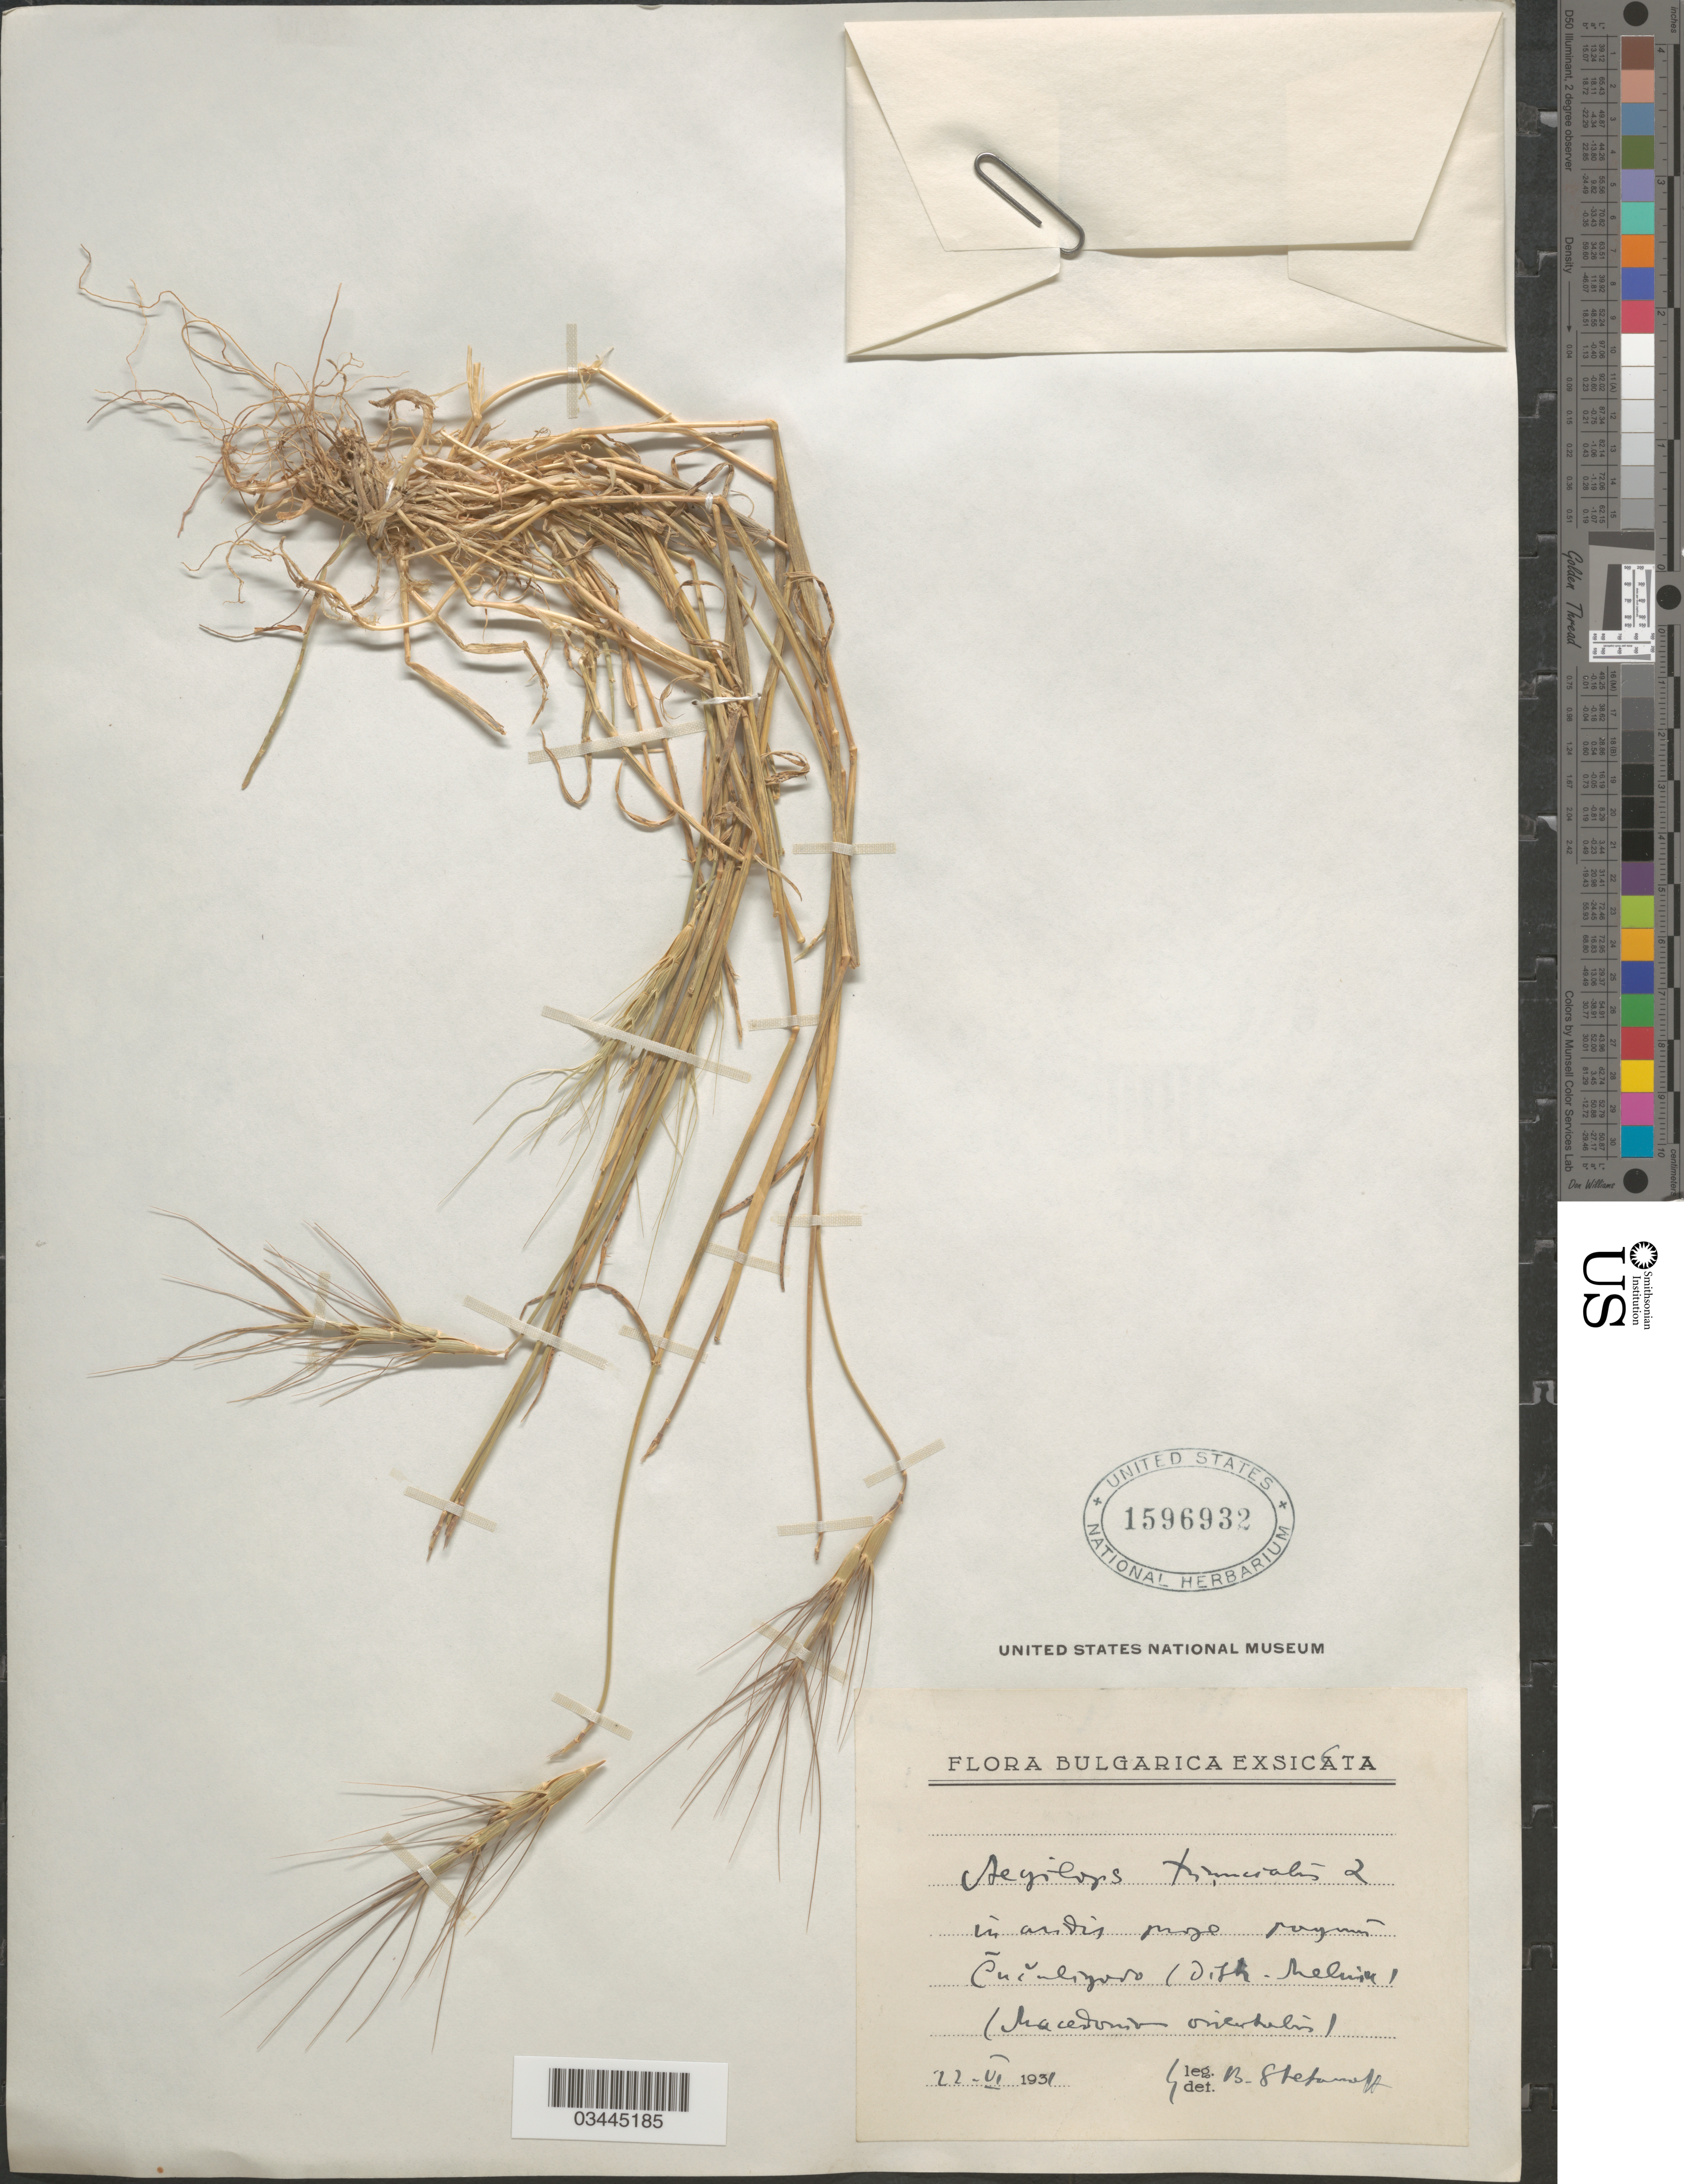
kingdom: Plantae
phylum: Tracheophyta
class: Liliopsida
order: Poales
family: Poaceae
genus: Aegilops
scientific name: Aegilops triuncialis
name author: L.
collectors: B. Stefanoff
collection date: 1931-06-22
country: Bulgaria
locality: In aridis prope pagum [illegible text] (Distr. Meluise)[interpreted] (Macedonia orientalis).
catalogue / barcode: US 1596932